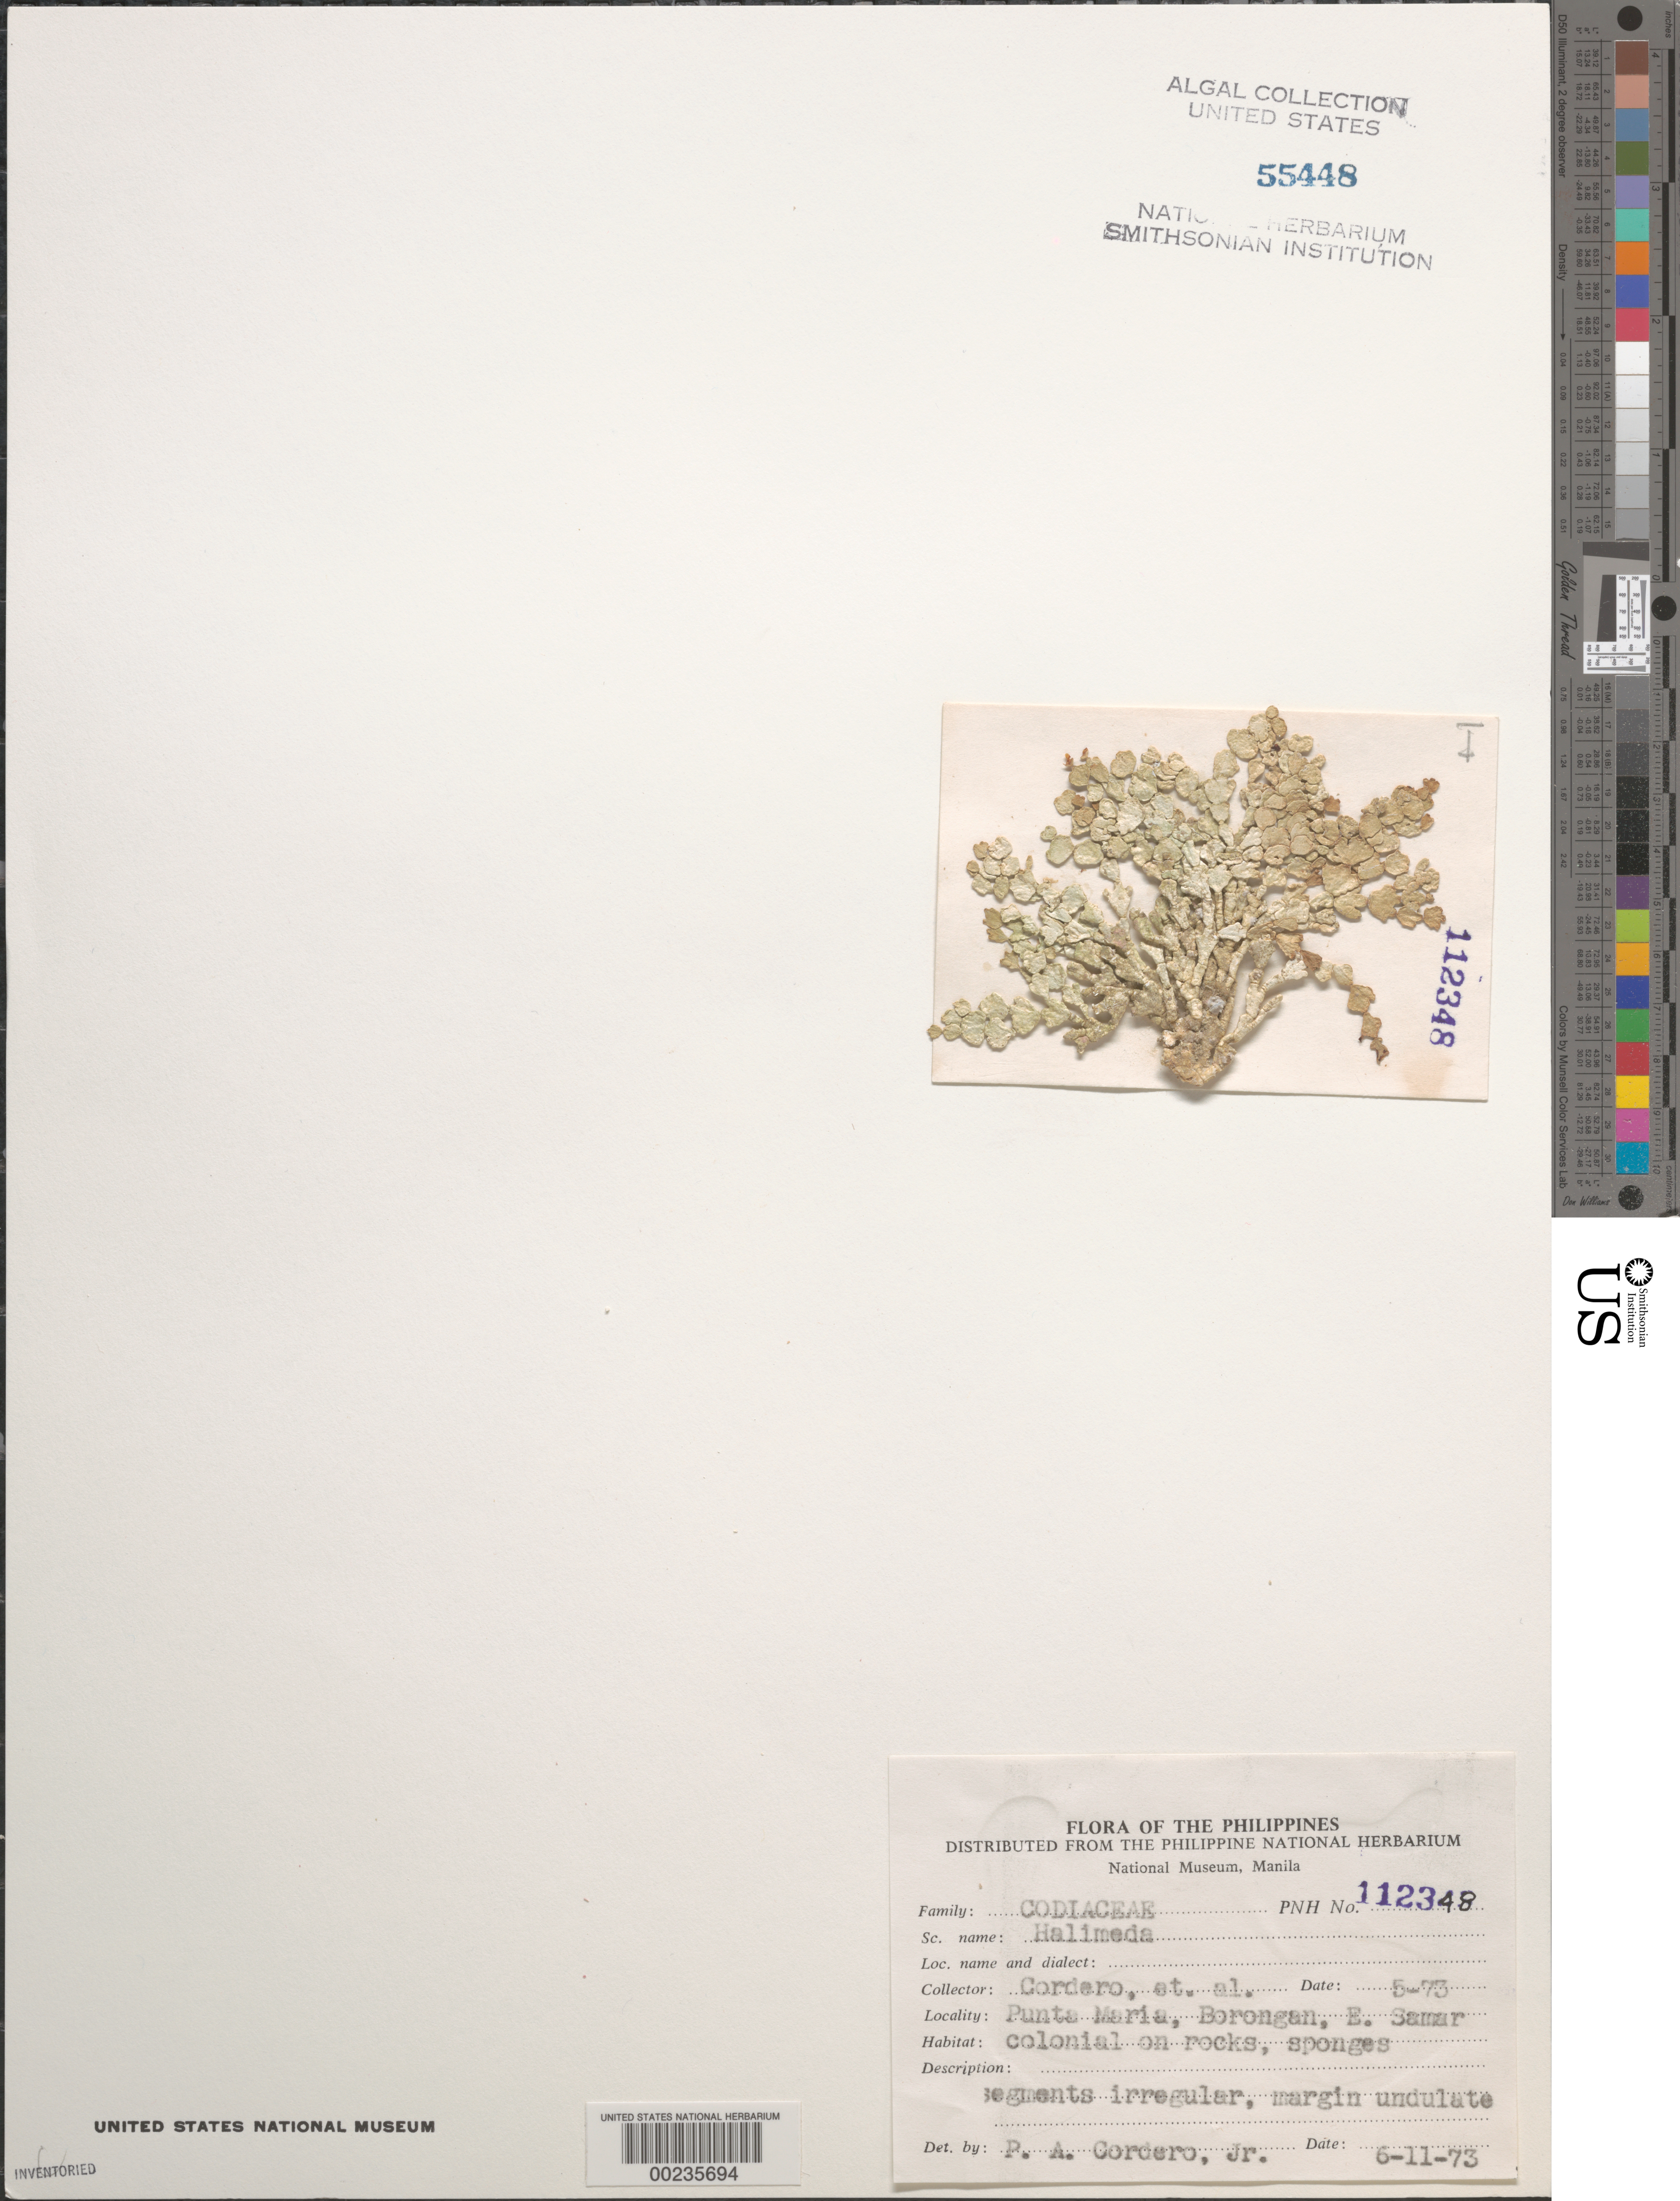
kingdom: Plantae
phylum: Chlorophyta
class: Ulvophyceae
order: Bryopsidales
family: Halimedaceae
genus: Halimeda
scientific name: Halimeda sp.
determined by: Cordero, P. A., Jr.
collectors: P. A. Cordero et al.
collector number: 112348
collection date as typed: May 1973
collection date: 1973-05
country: Philippines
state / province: Eastern Visayas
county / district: Eastern Samar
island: Samar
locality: Punta Maria, Borongan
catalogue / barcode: US 55448